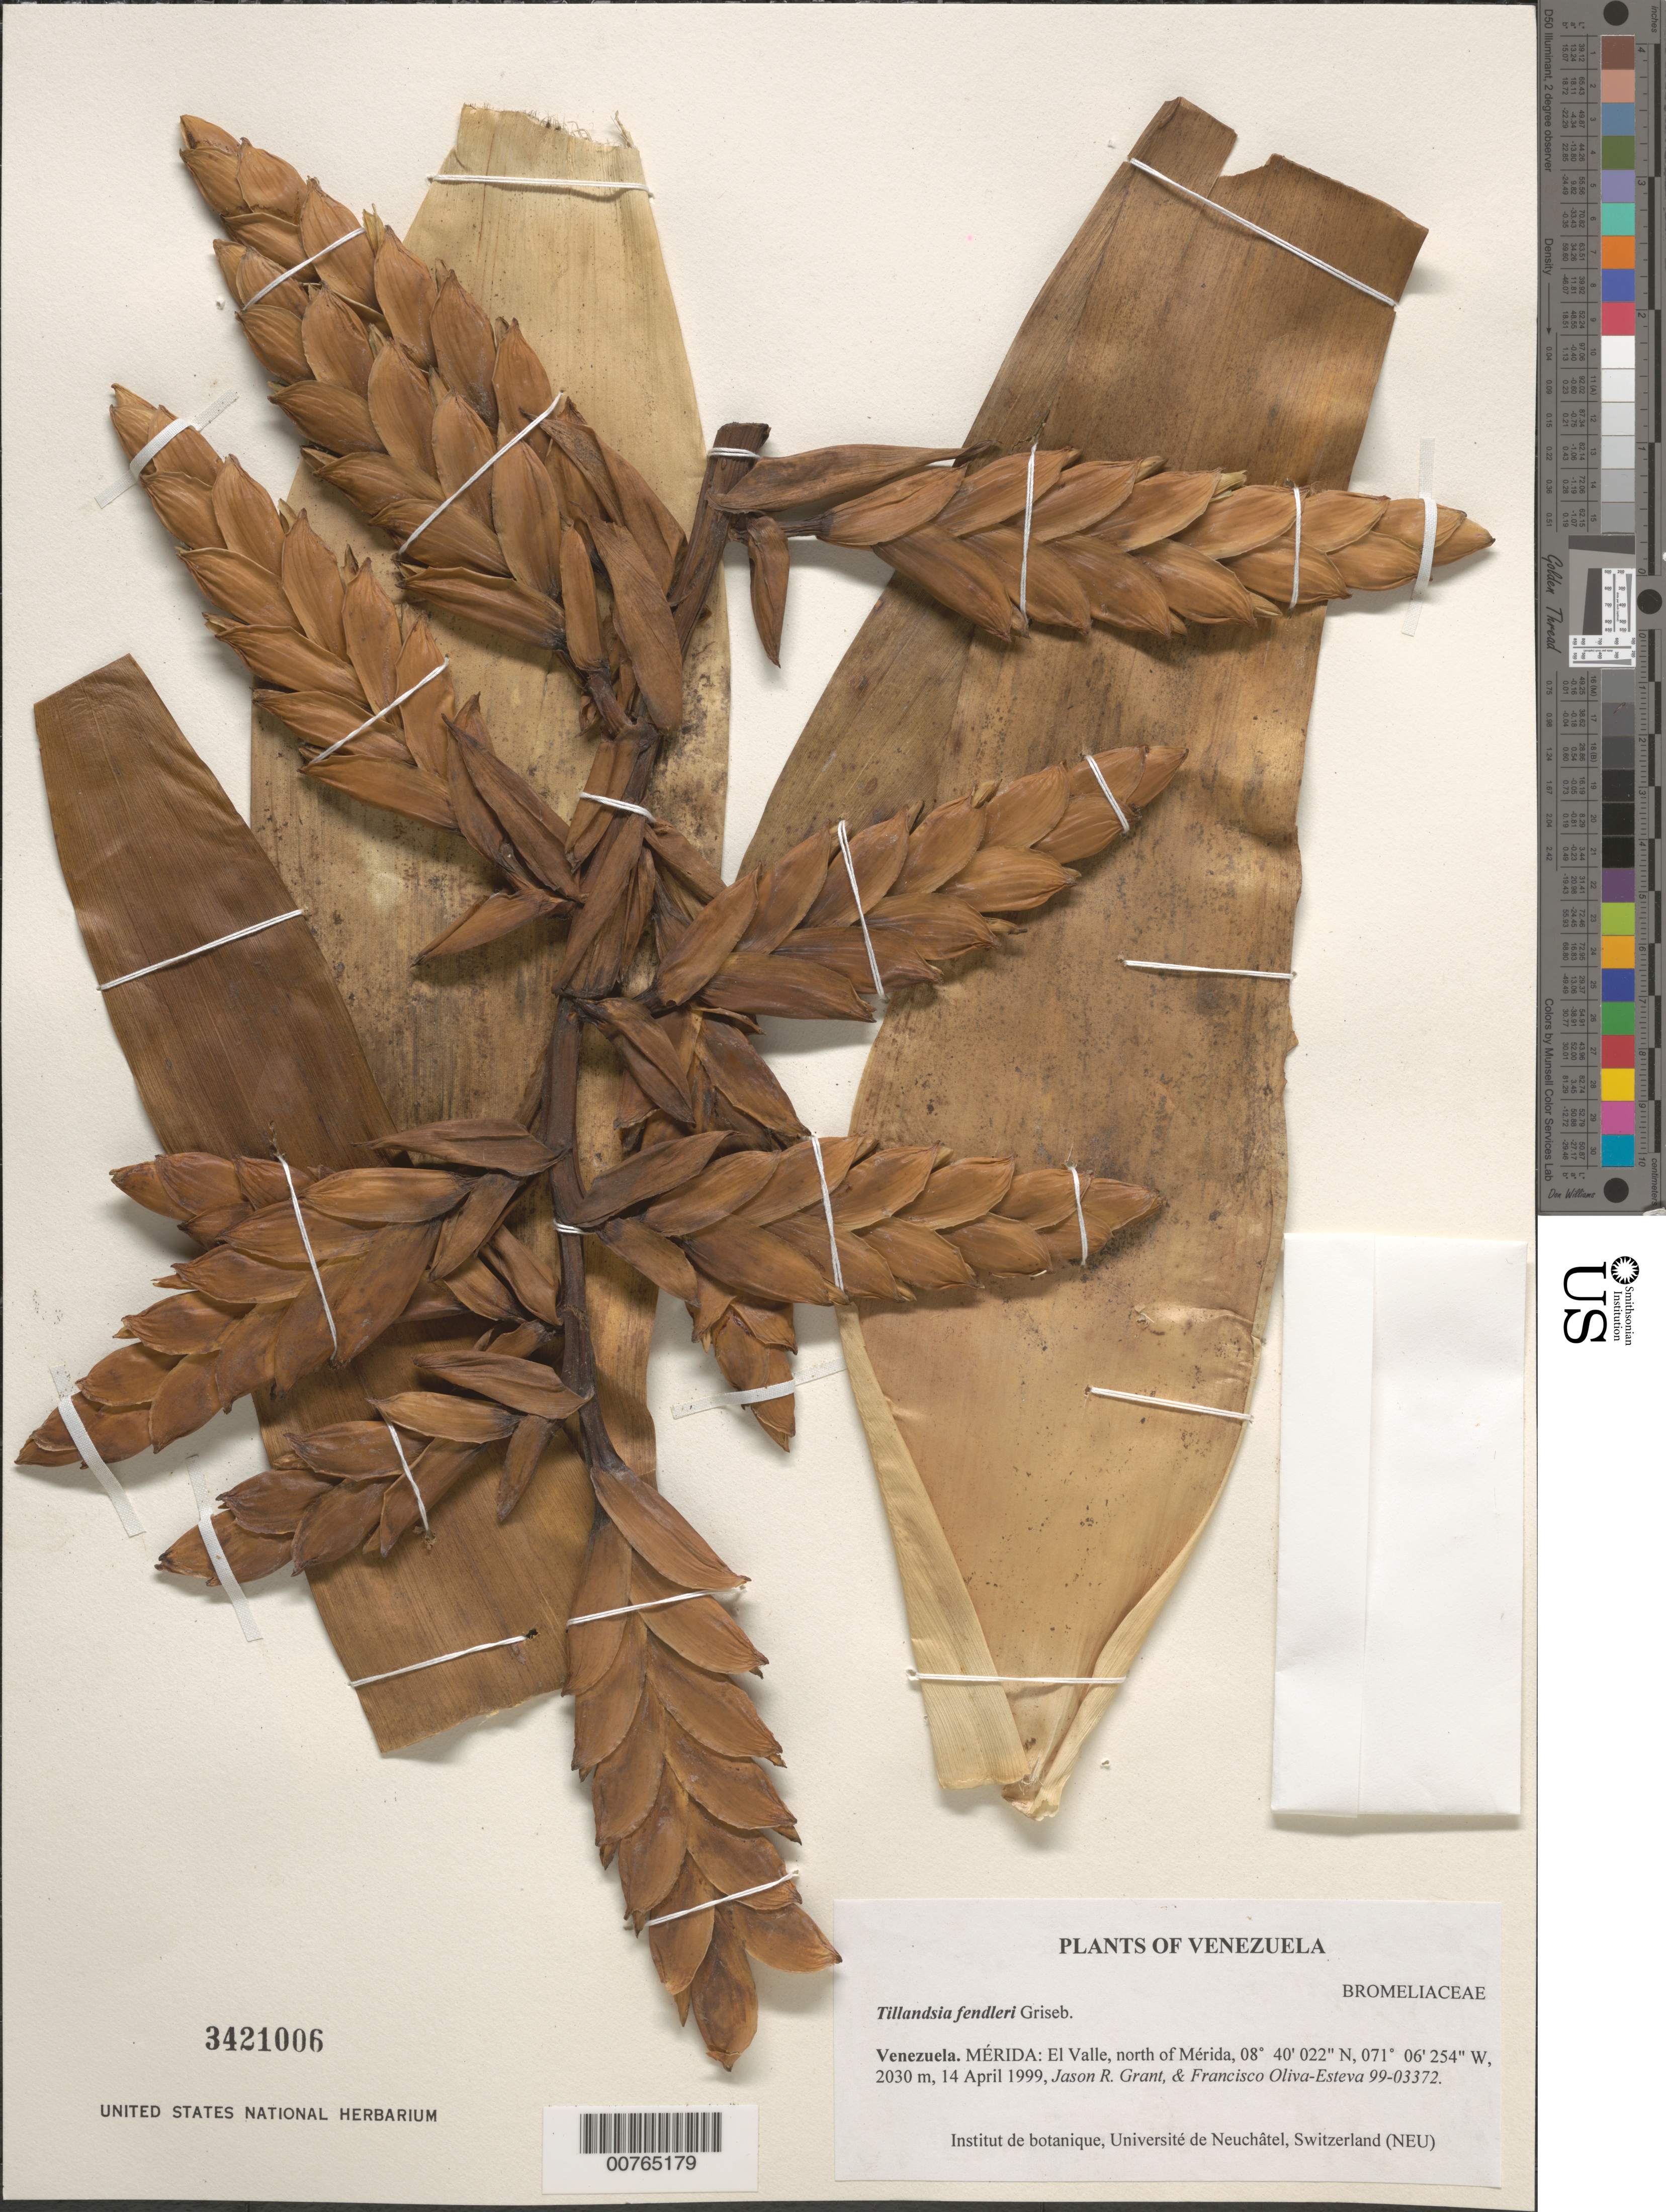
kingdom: Plantae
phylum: Tracheophyta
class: Liliopsida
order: Poales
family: Bromeliaceae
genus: Tillandsia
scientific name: Tillandsia fendleri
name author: Griseb.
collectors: J. R. Grant & F. Oliva-Esteva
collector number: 99-03372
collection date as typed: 14 Apr 1999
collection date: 1999-04-14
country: Venezuela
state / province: Mérida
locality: El Valle, N of Merida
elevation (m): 2030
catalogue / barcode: US 3421006